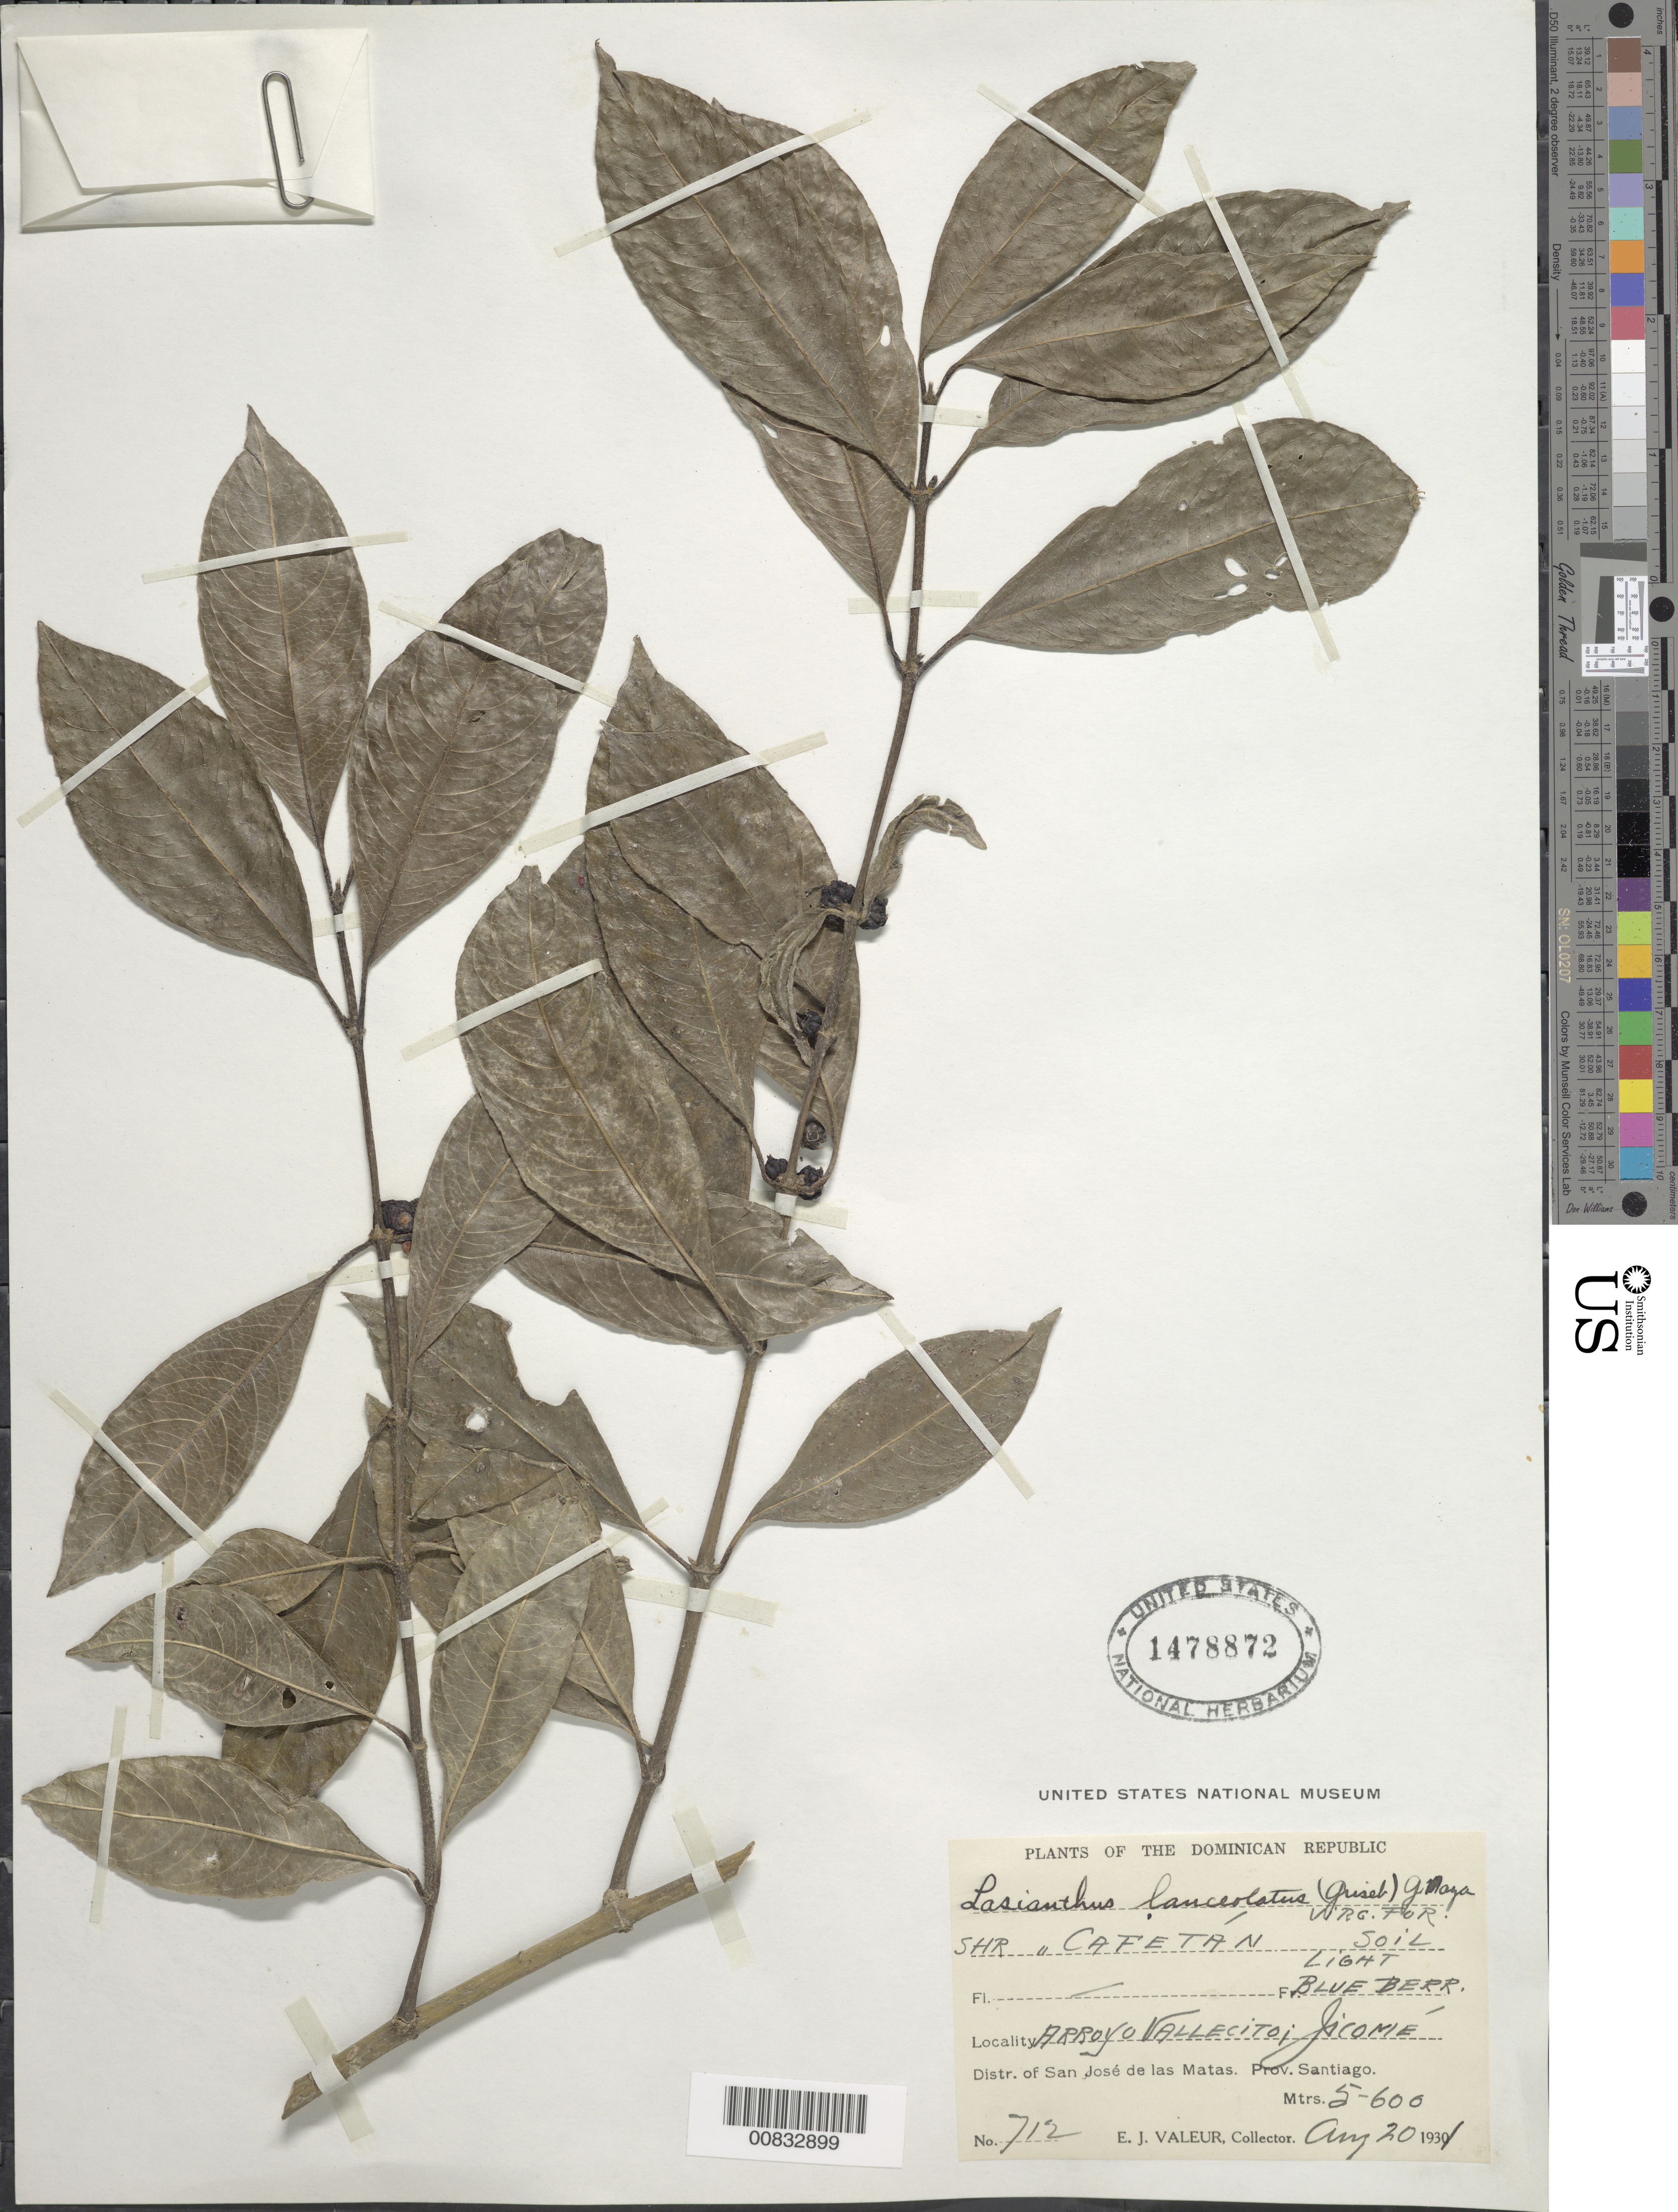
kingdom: Plantae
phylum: Tracheophyta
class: Magnoliopsida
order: Gentianales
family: Rubiaceae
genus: Lasianthus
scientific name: Lasianthus lanceolatus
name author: (Griseb.) Urb.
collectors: E. Valeur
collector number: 712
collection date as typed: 20 Aug 1931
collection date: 1931-08-20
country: Dominican Republic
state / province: Santiago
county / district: San José de las Matas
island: Hispaniola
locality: Arroyo Vallecito, Jicomé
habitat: Soil, virgin forest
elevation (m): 500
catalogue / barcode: US 1478872